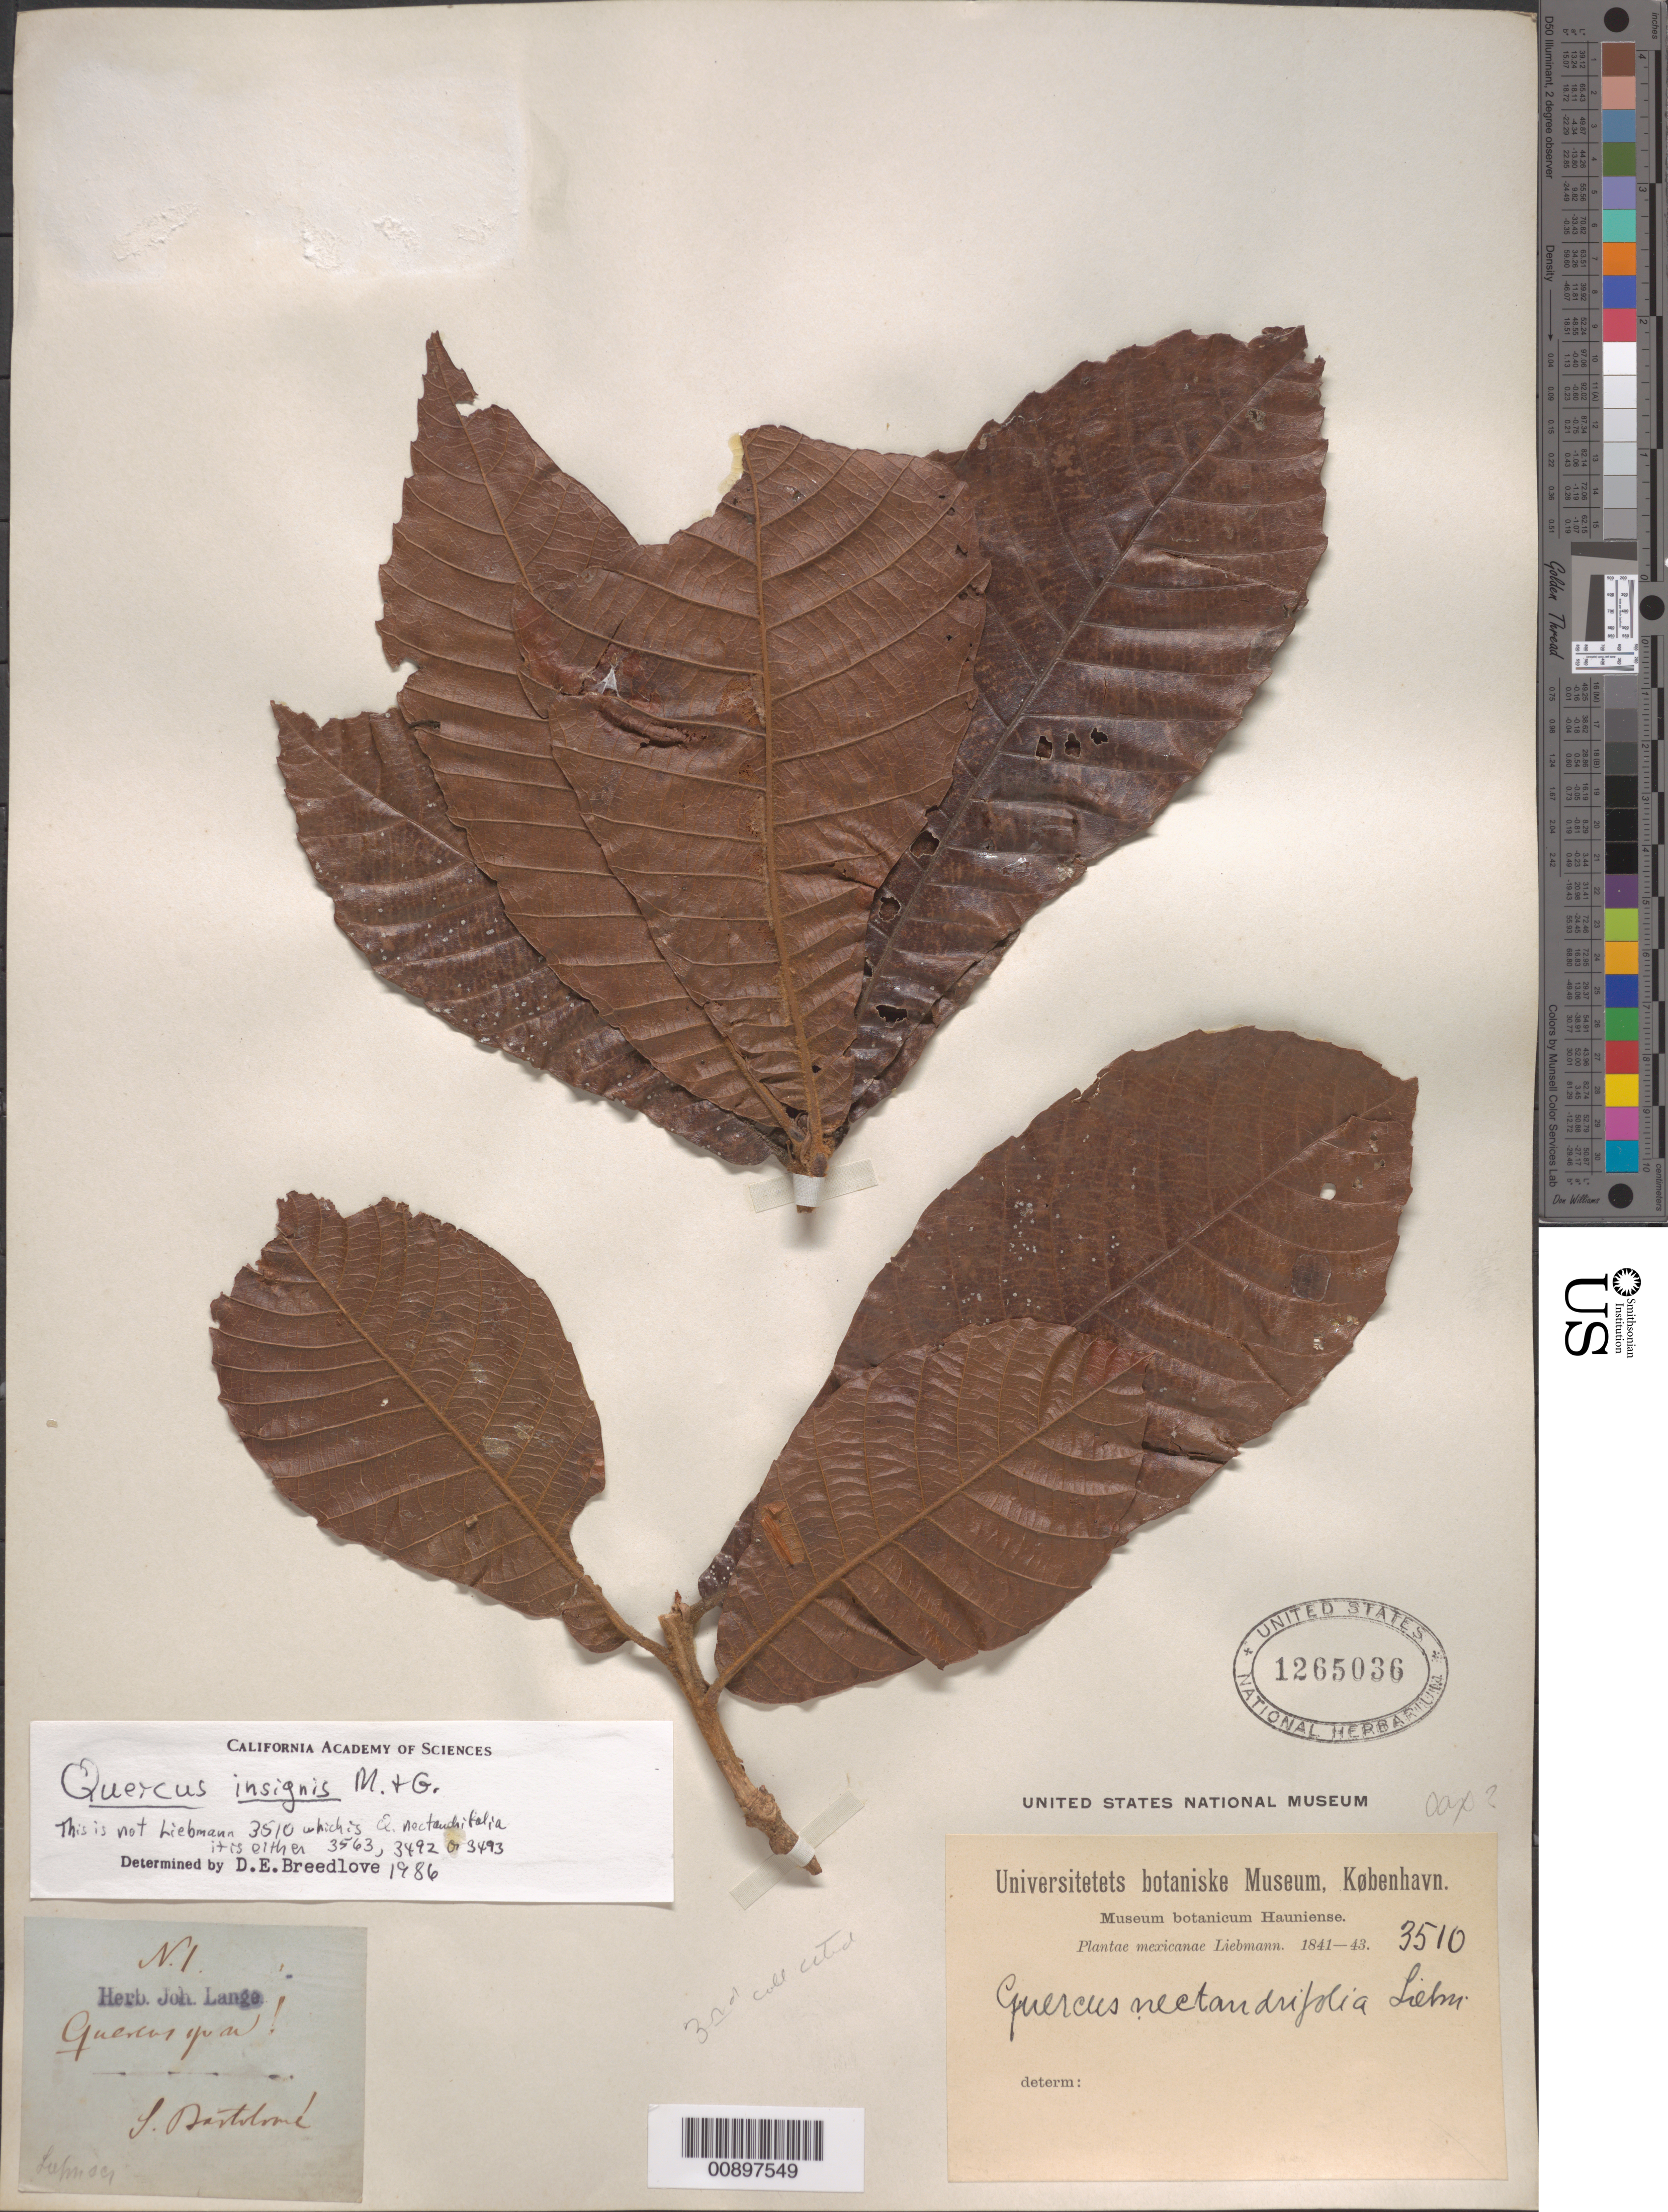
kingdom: Plantae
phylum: Tracheophyta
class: Magnoliopsida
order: Fagales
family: Fagaceae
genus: Quercus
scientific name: Quercus insignis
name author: M. Martens & Galeotti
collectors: F. M. Liebmann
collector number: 3510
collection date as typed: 1841 to -- --- 1843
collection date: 1841/1843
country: Mexico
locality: San. Bartolomé.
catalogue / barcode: US 1265036